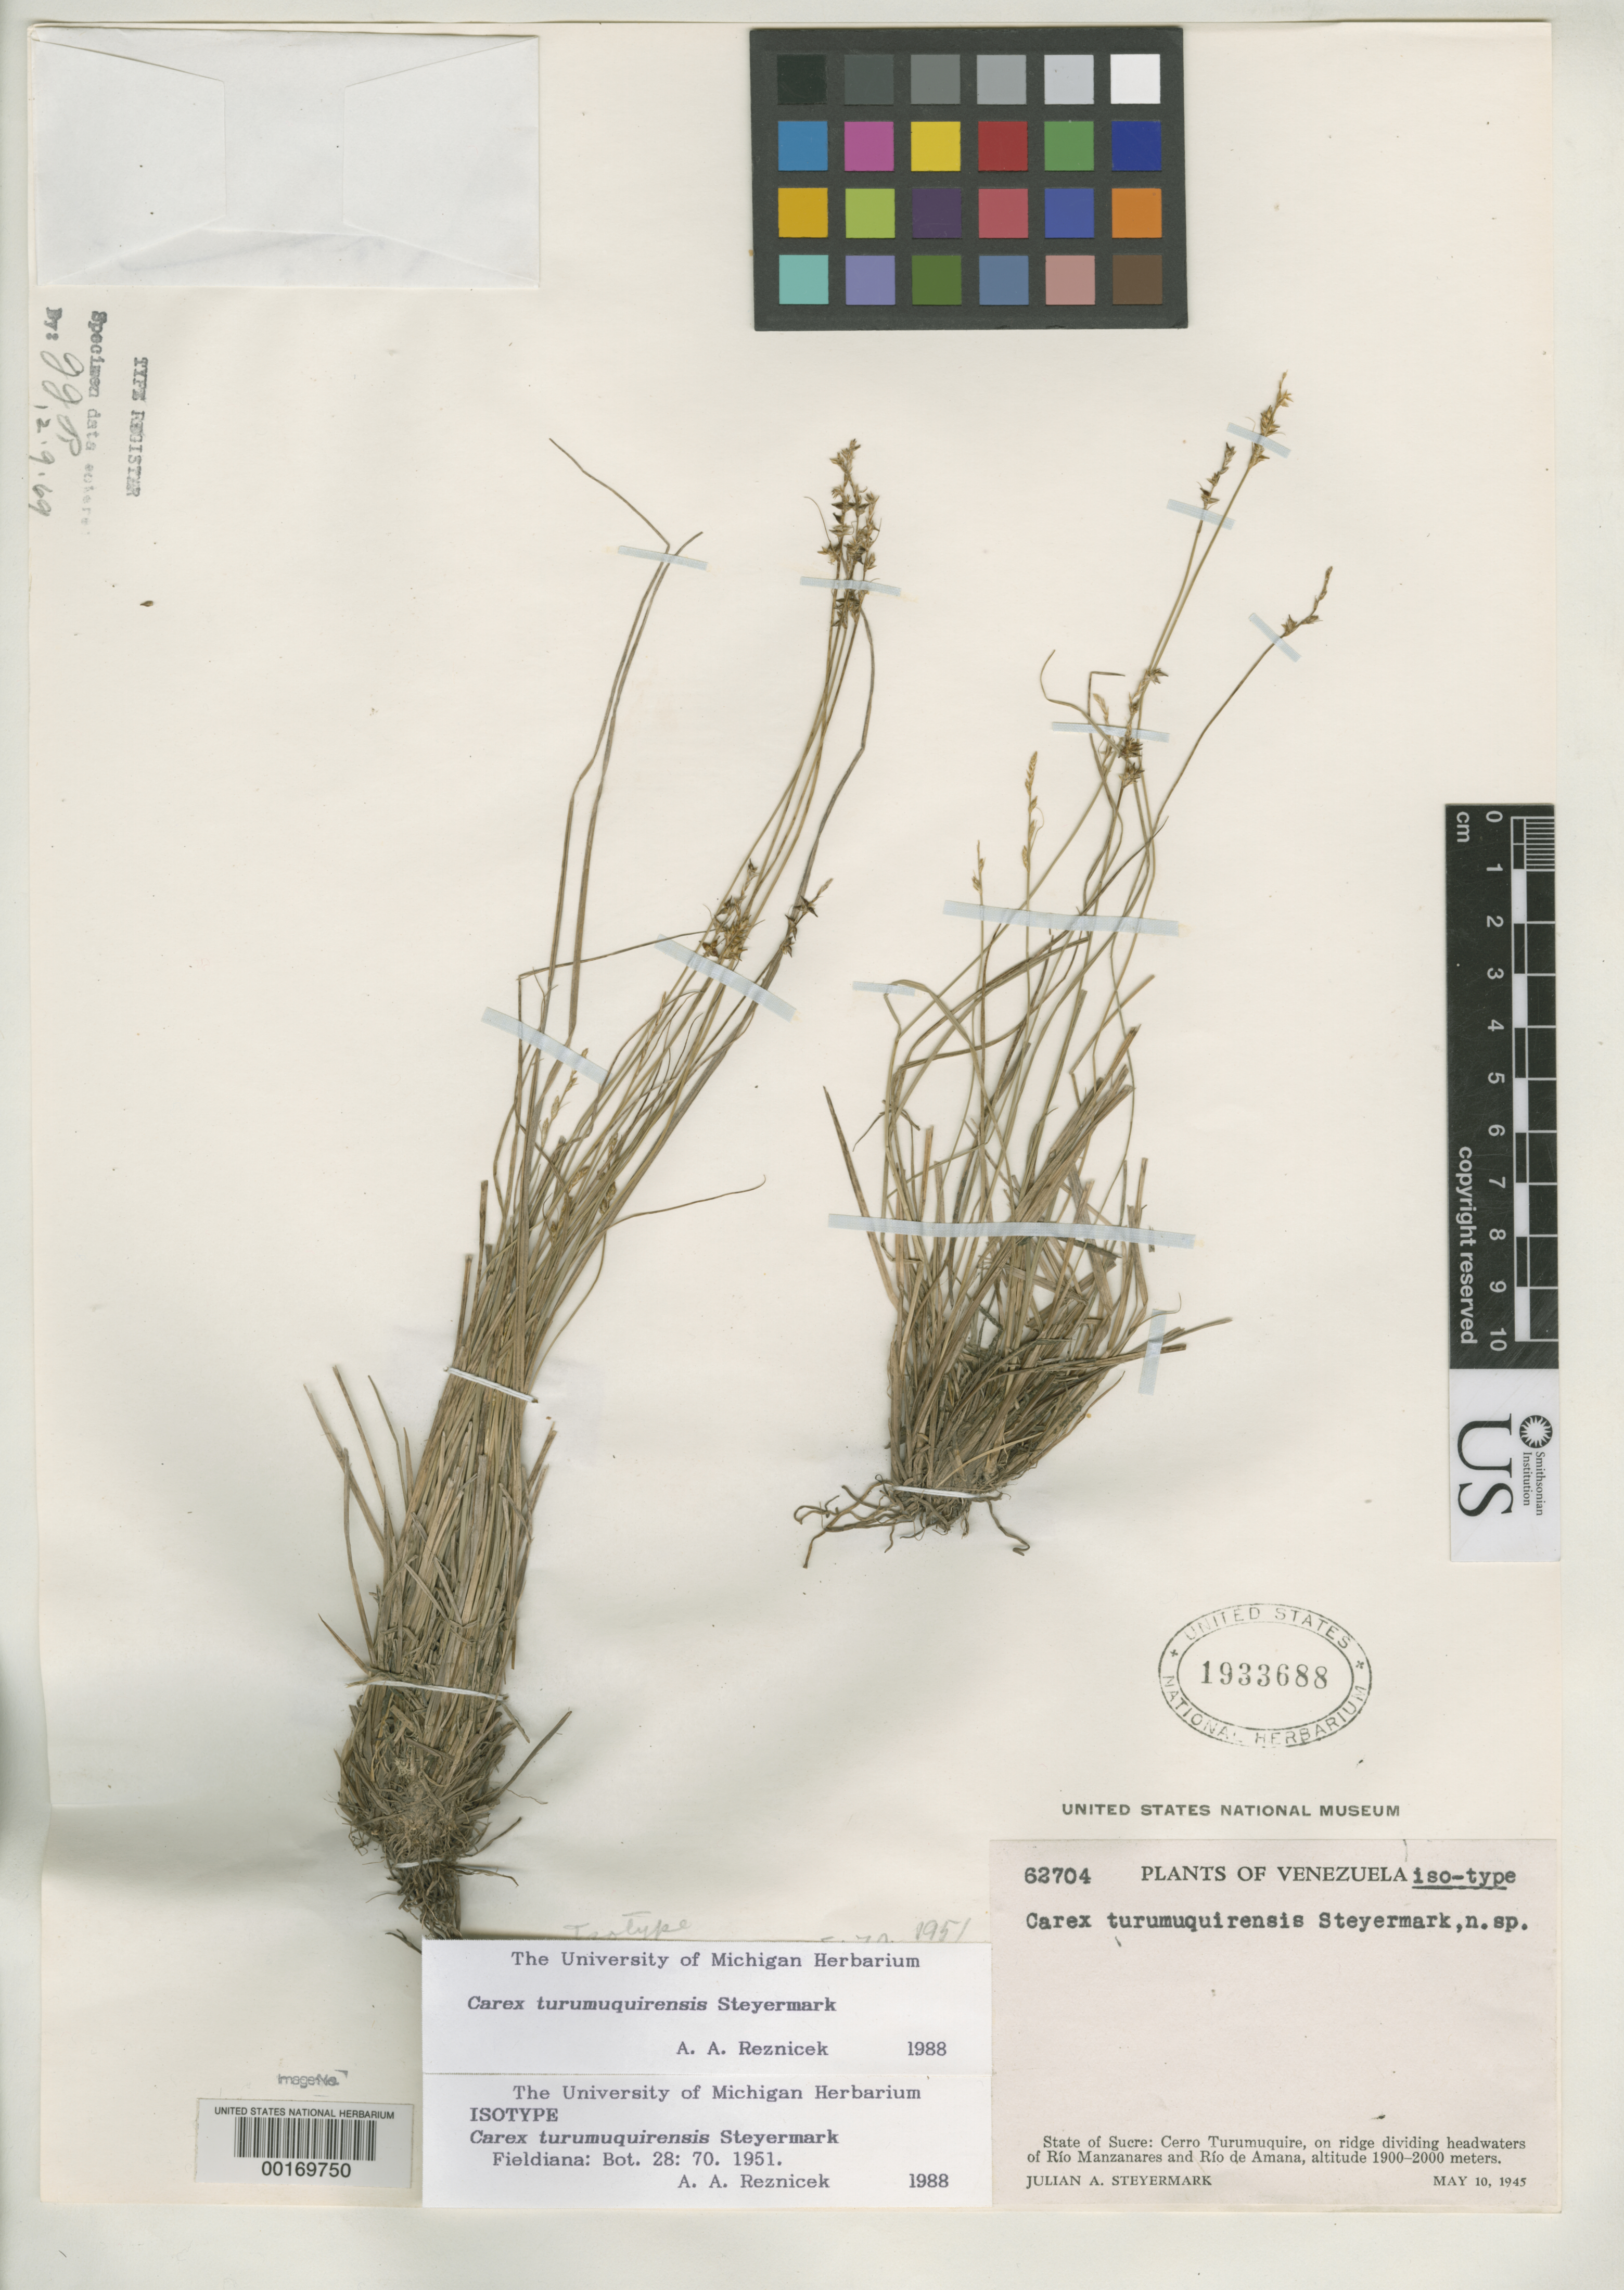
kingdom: Plantae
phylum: Tracheophyta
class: Liliopsida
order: Poales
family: Cyperaceae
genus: Carex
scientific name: Carex turumiquirensis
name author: Steyerm.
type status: Isotype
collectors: J. Steyermark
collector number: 62704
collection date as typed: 10 May 1945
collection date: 1945-05-10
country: Venezuela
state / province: Sucre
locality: Cerro Turumuquire, ridge dividing headwaters of Rio Manzanares & Rio de Amana.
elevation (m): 1900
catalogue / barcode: US 1933688